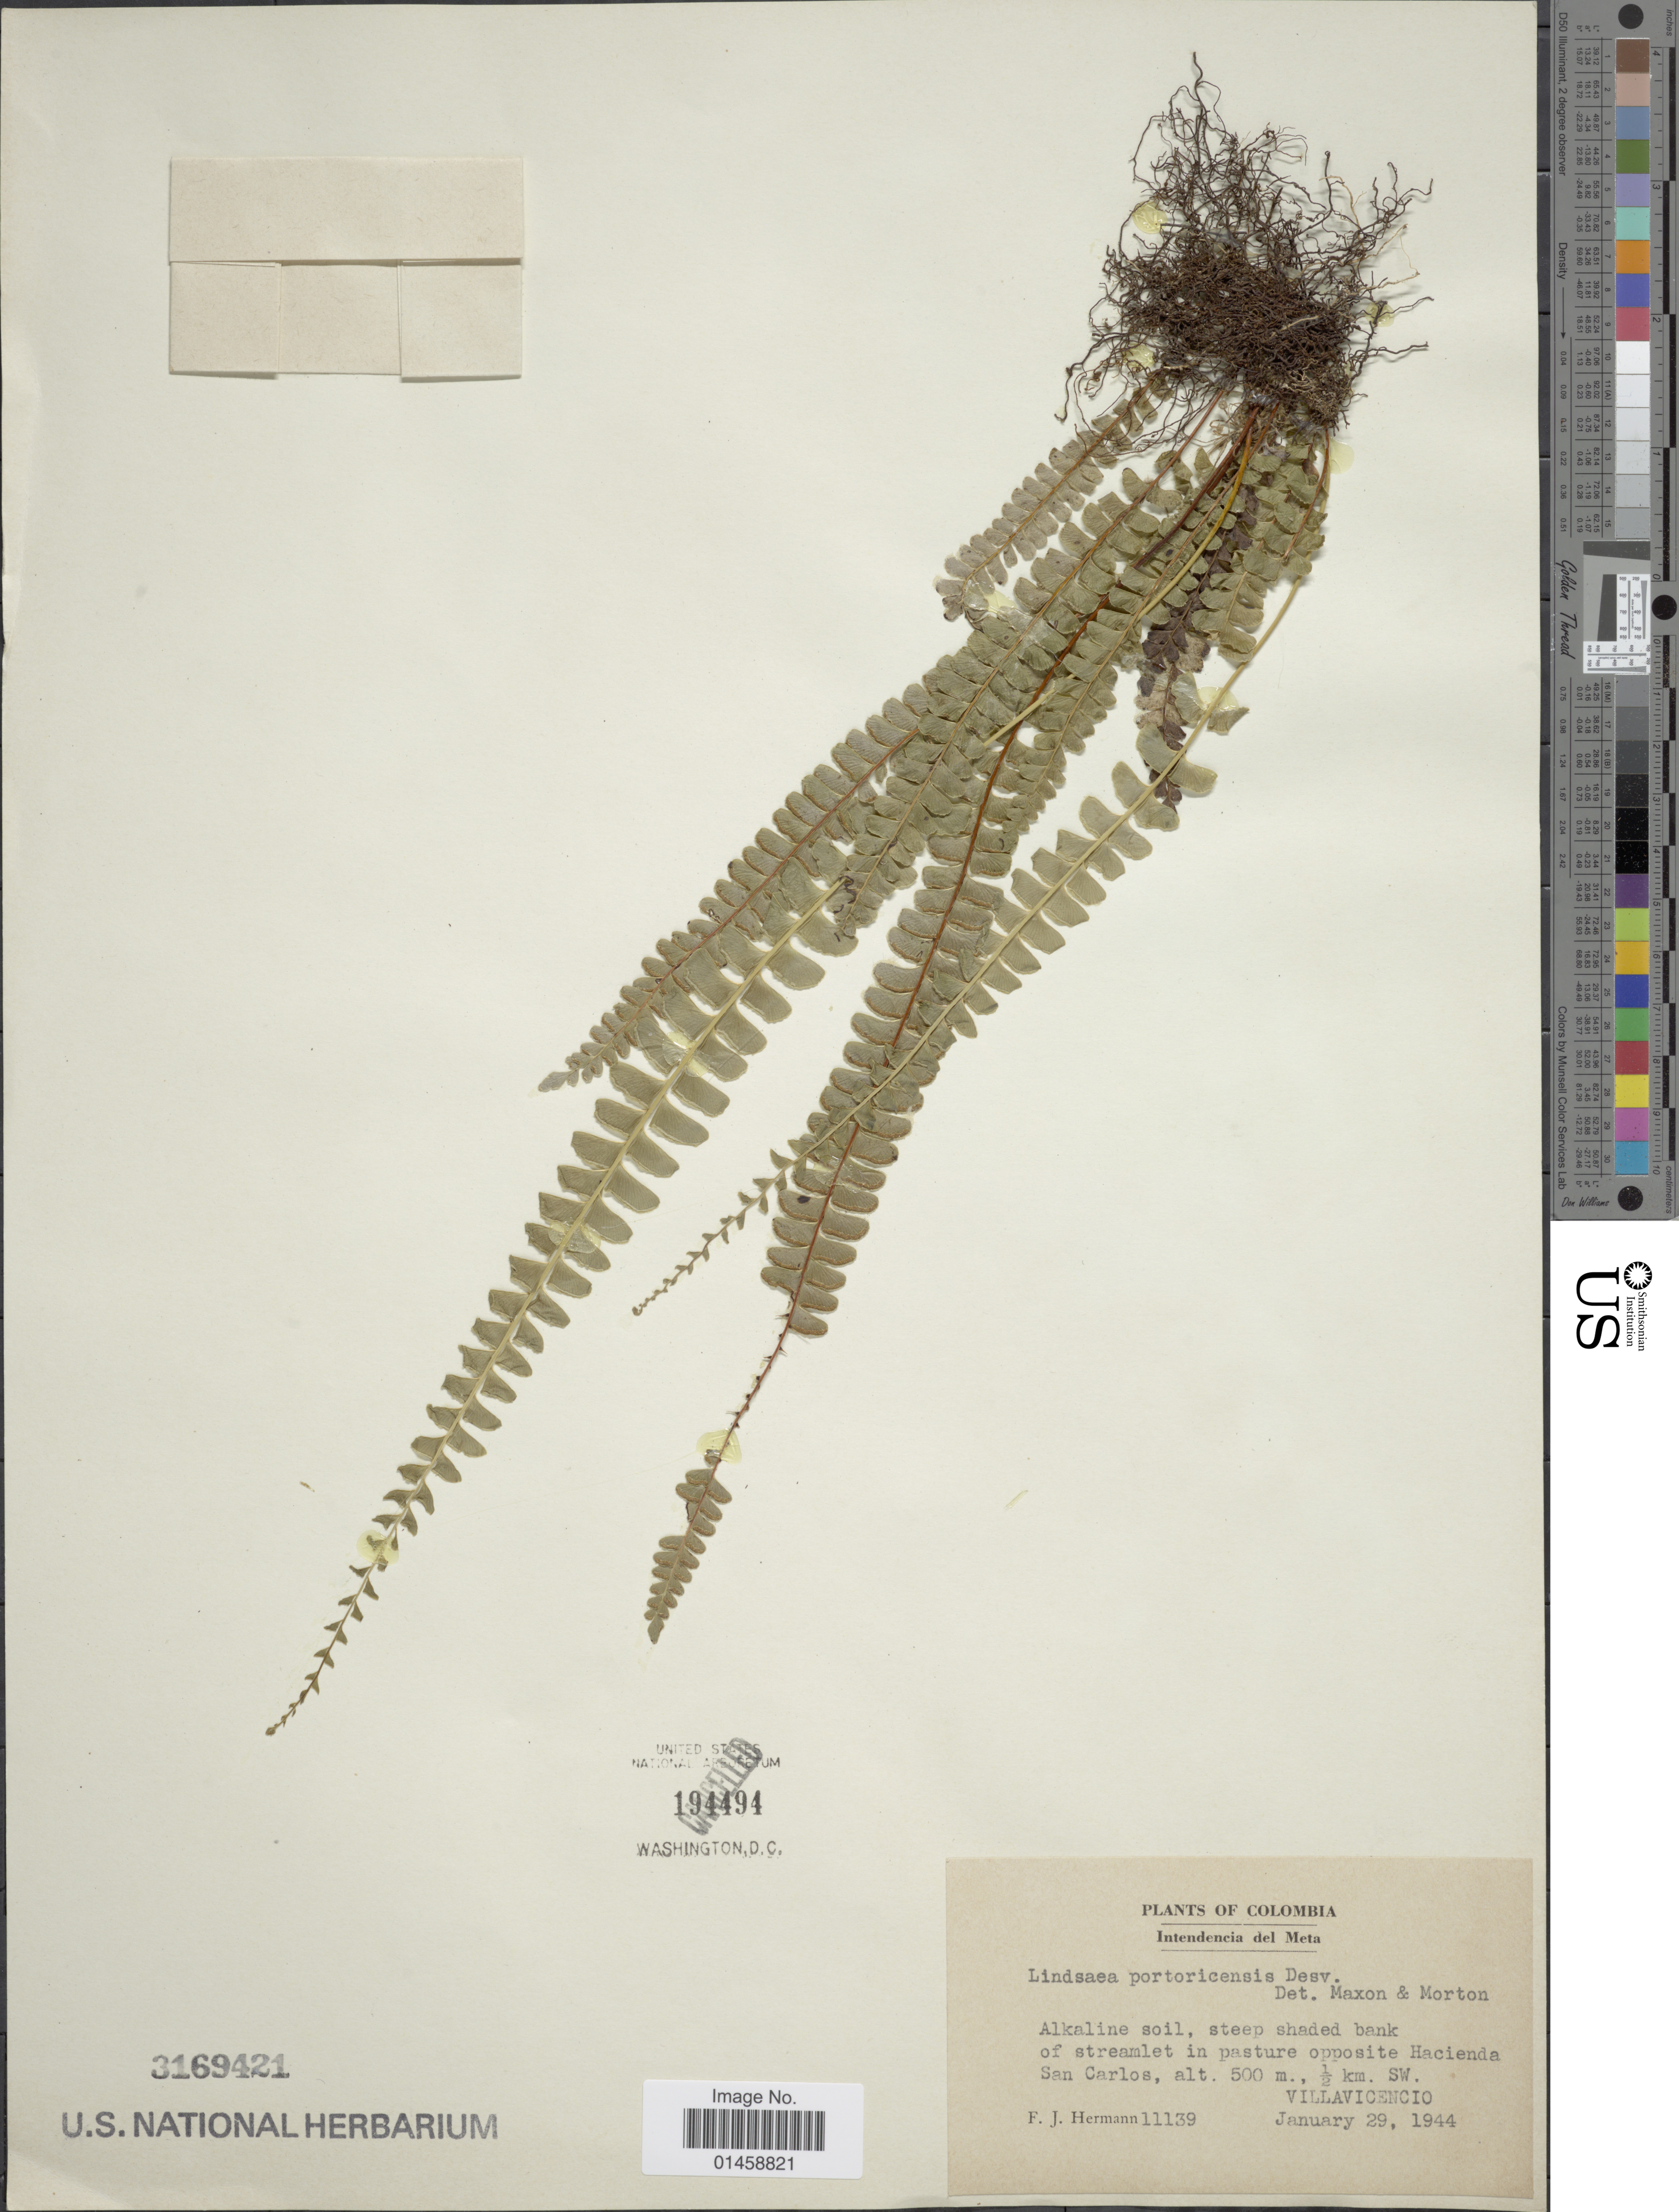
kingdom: Plantae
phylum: Tracheophyta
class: Polypodiopsida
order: Polypodiales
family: Lindsaeaceae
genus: Lindsaea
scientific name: Lindsaea portoricensis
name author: Desv.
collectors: F. J. Hermann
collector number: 11139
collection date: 1944-01-29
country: Colombia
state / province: Meta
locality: Alkaline soil, steep shaded bank of streamlet in pasture opposite Hacienda San Carlos, 1/2 km. SW. Villavicencio.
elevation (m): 500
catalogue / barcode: US 194494